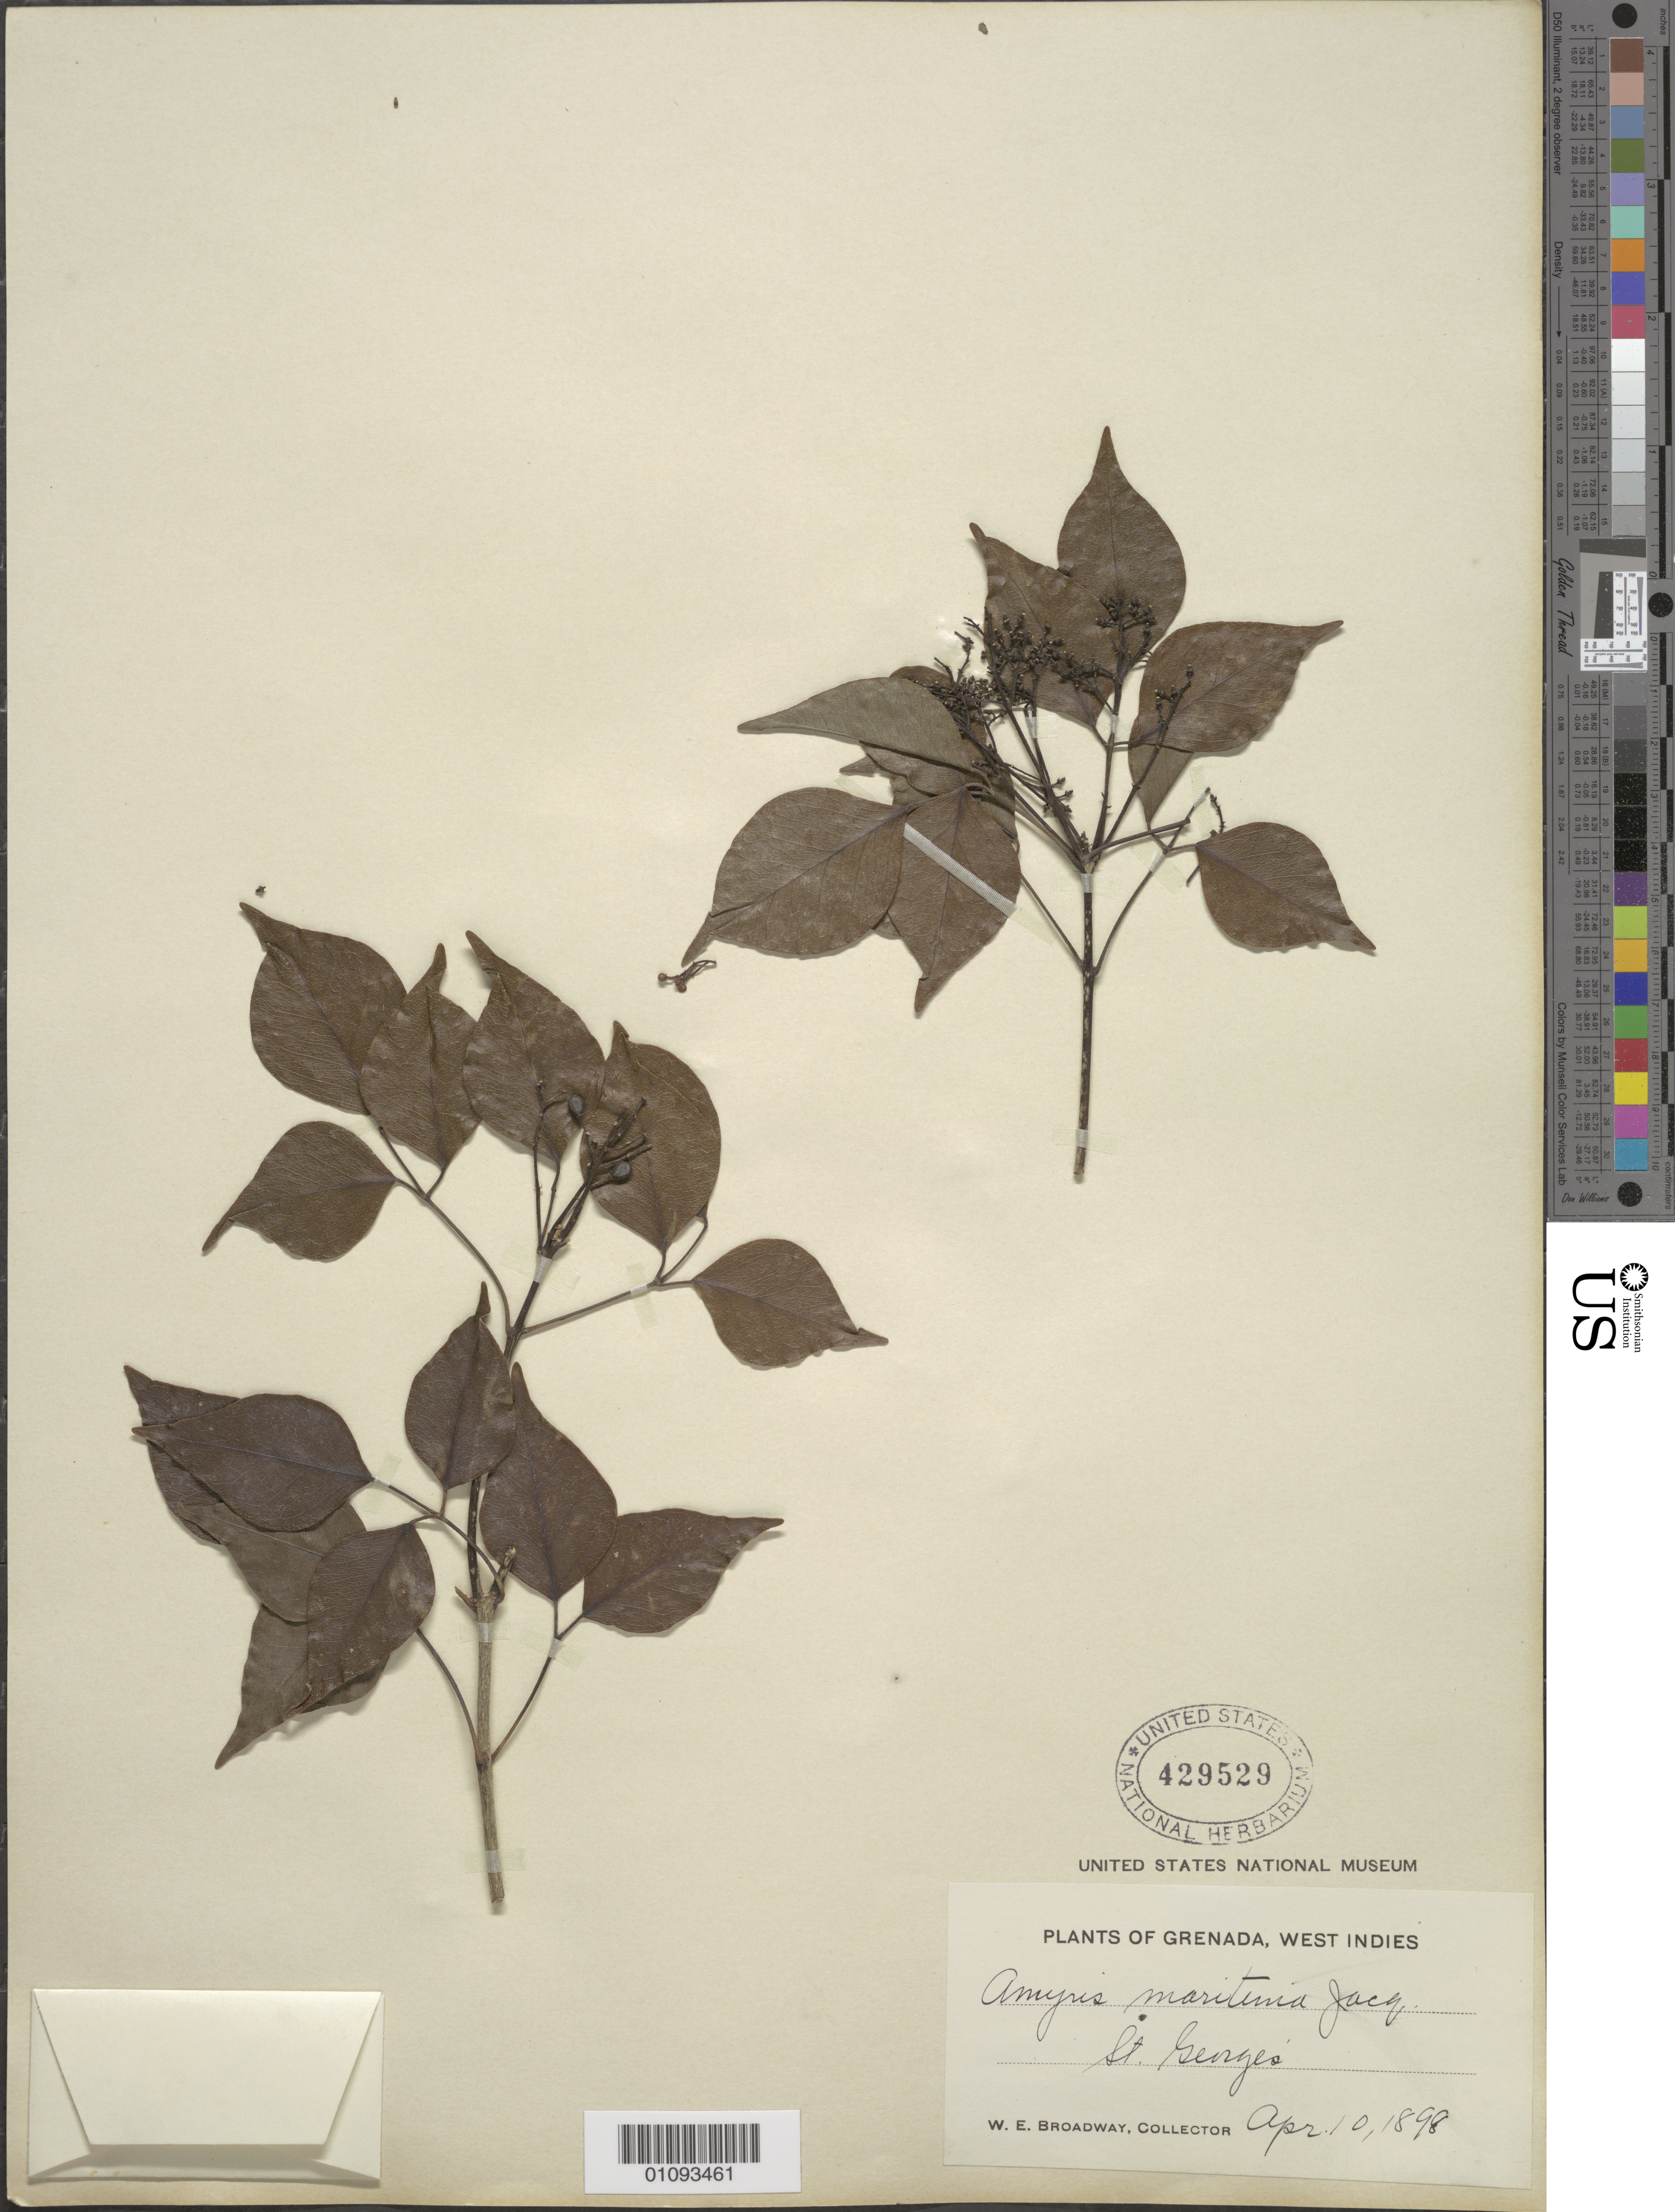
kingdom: Plantae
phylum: Tracheophyta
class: Magnoliopsida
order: Sapindales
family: Rutaceae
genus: Amyris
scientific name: Amyris elemifera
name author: L.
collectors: W. E. Broadway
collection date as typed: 10 Apr 1898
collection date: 1898-04-10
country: Grenada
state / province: Saint George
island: Grenada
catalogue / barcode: US 429529